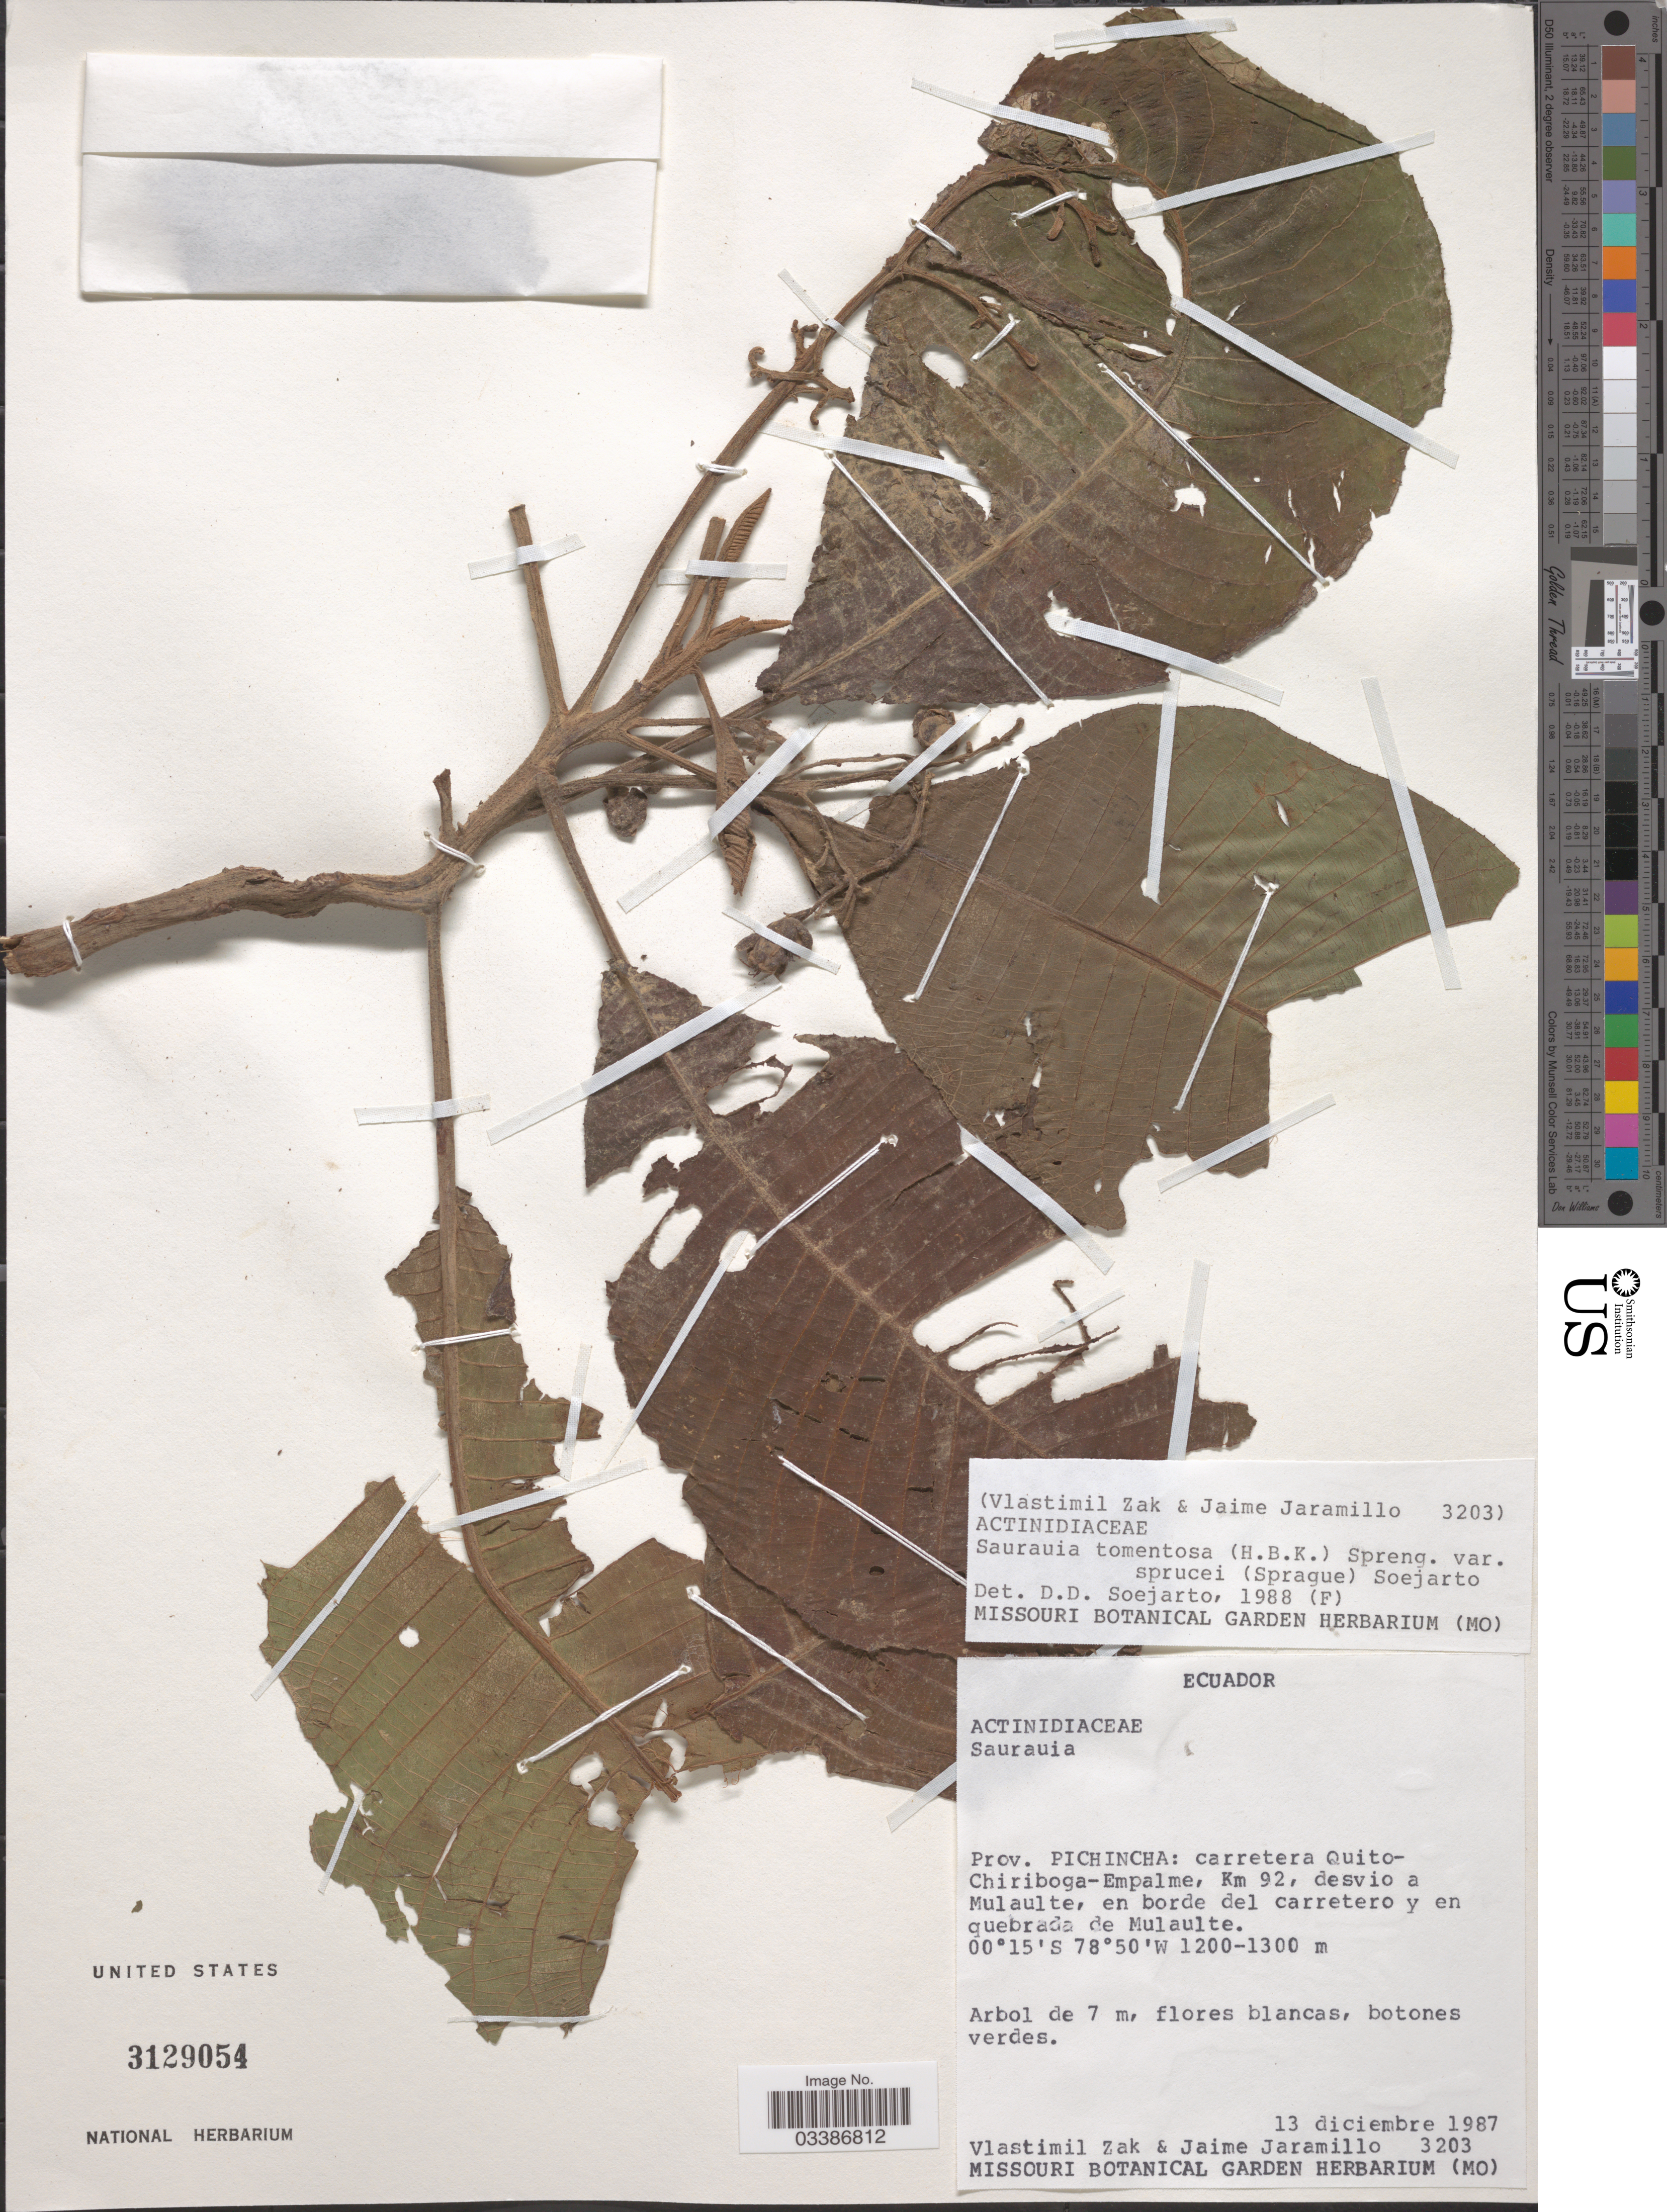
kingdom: Plantae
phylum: Tracheophyta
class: Magnoliopsida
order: Ericales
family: Actinidiaceae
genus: Saurauia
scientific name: Saurauia tomentosa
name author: (Kunth) Spreng.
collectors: V. Zak & J. Jaramillo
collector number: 3203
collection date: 1987-12-13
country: Ecuador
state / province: Pichincha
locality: Carretera Quito-Chiriboga-Empalme, Km 92, desvio a Mulaulte, en borde del carretero y en quebrada de Mulaulte.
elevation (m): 1200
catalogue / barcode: US 3129054